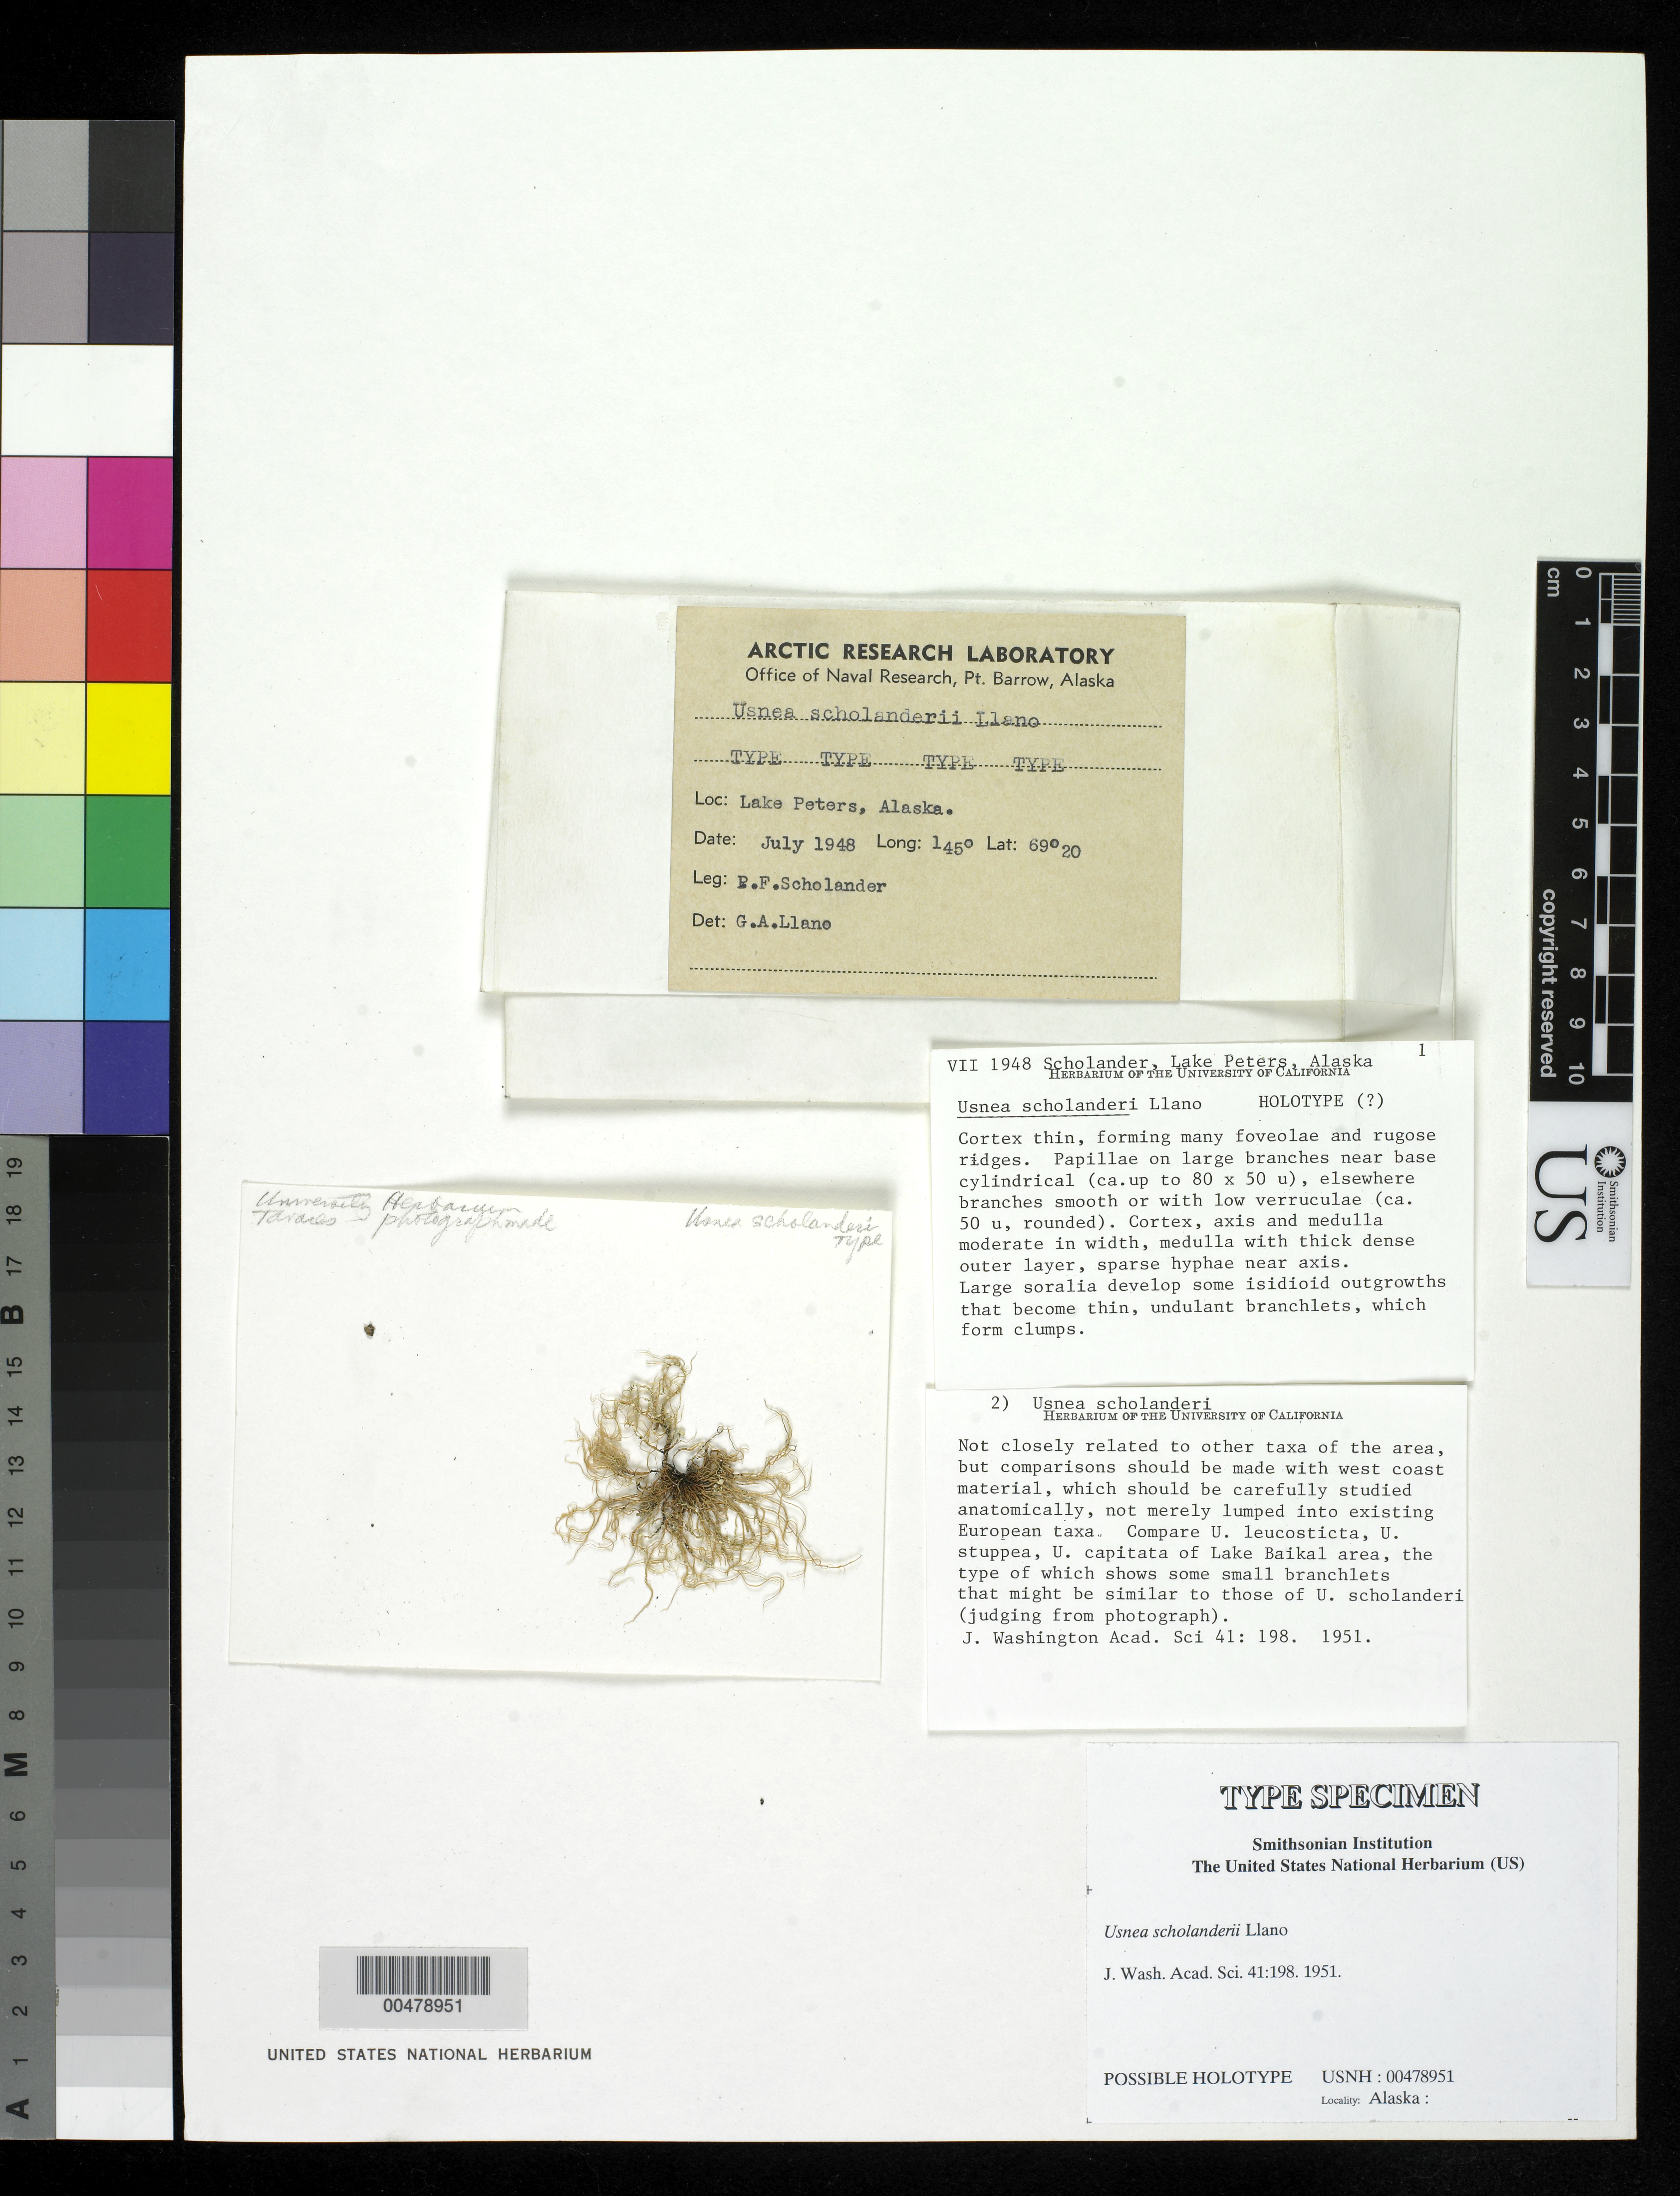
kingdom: Fungi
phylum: Ascomycota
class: Lecanoromycetes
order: Lecanorales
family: Parmeliaceae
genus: Usnea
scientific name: Usnea scholanderii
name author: Llano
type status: Possible Holotype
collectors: P. Scholander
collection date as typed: Jul 1948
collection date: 1948-07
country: United States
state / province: Alaska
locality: Lake Peters. (lat/long recorded as: lat=69:20:0:- long=145:0:0:-)